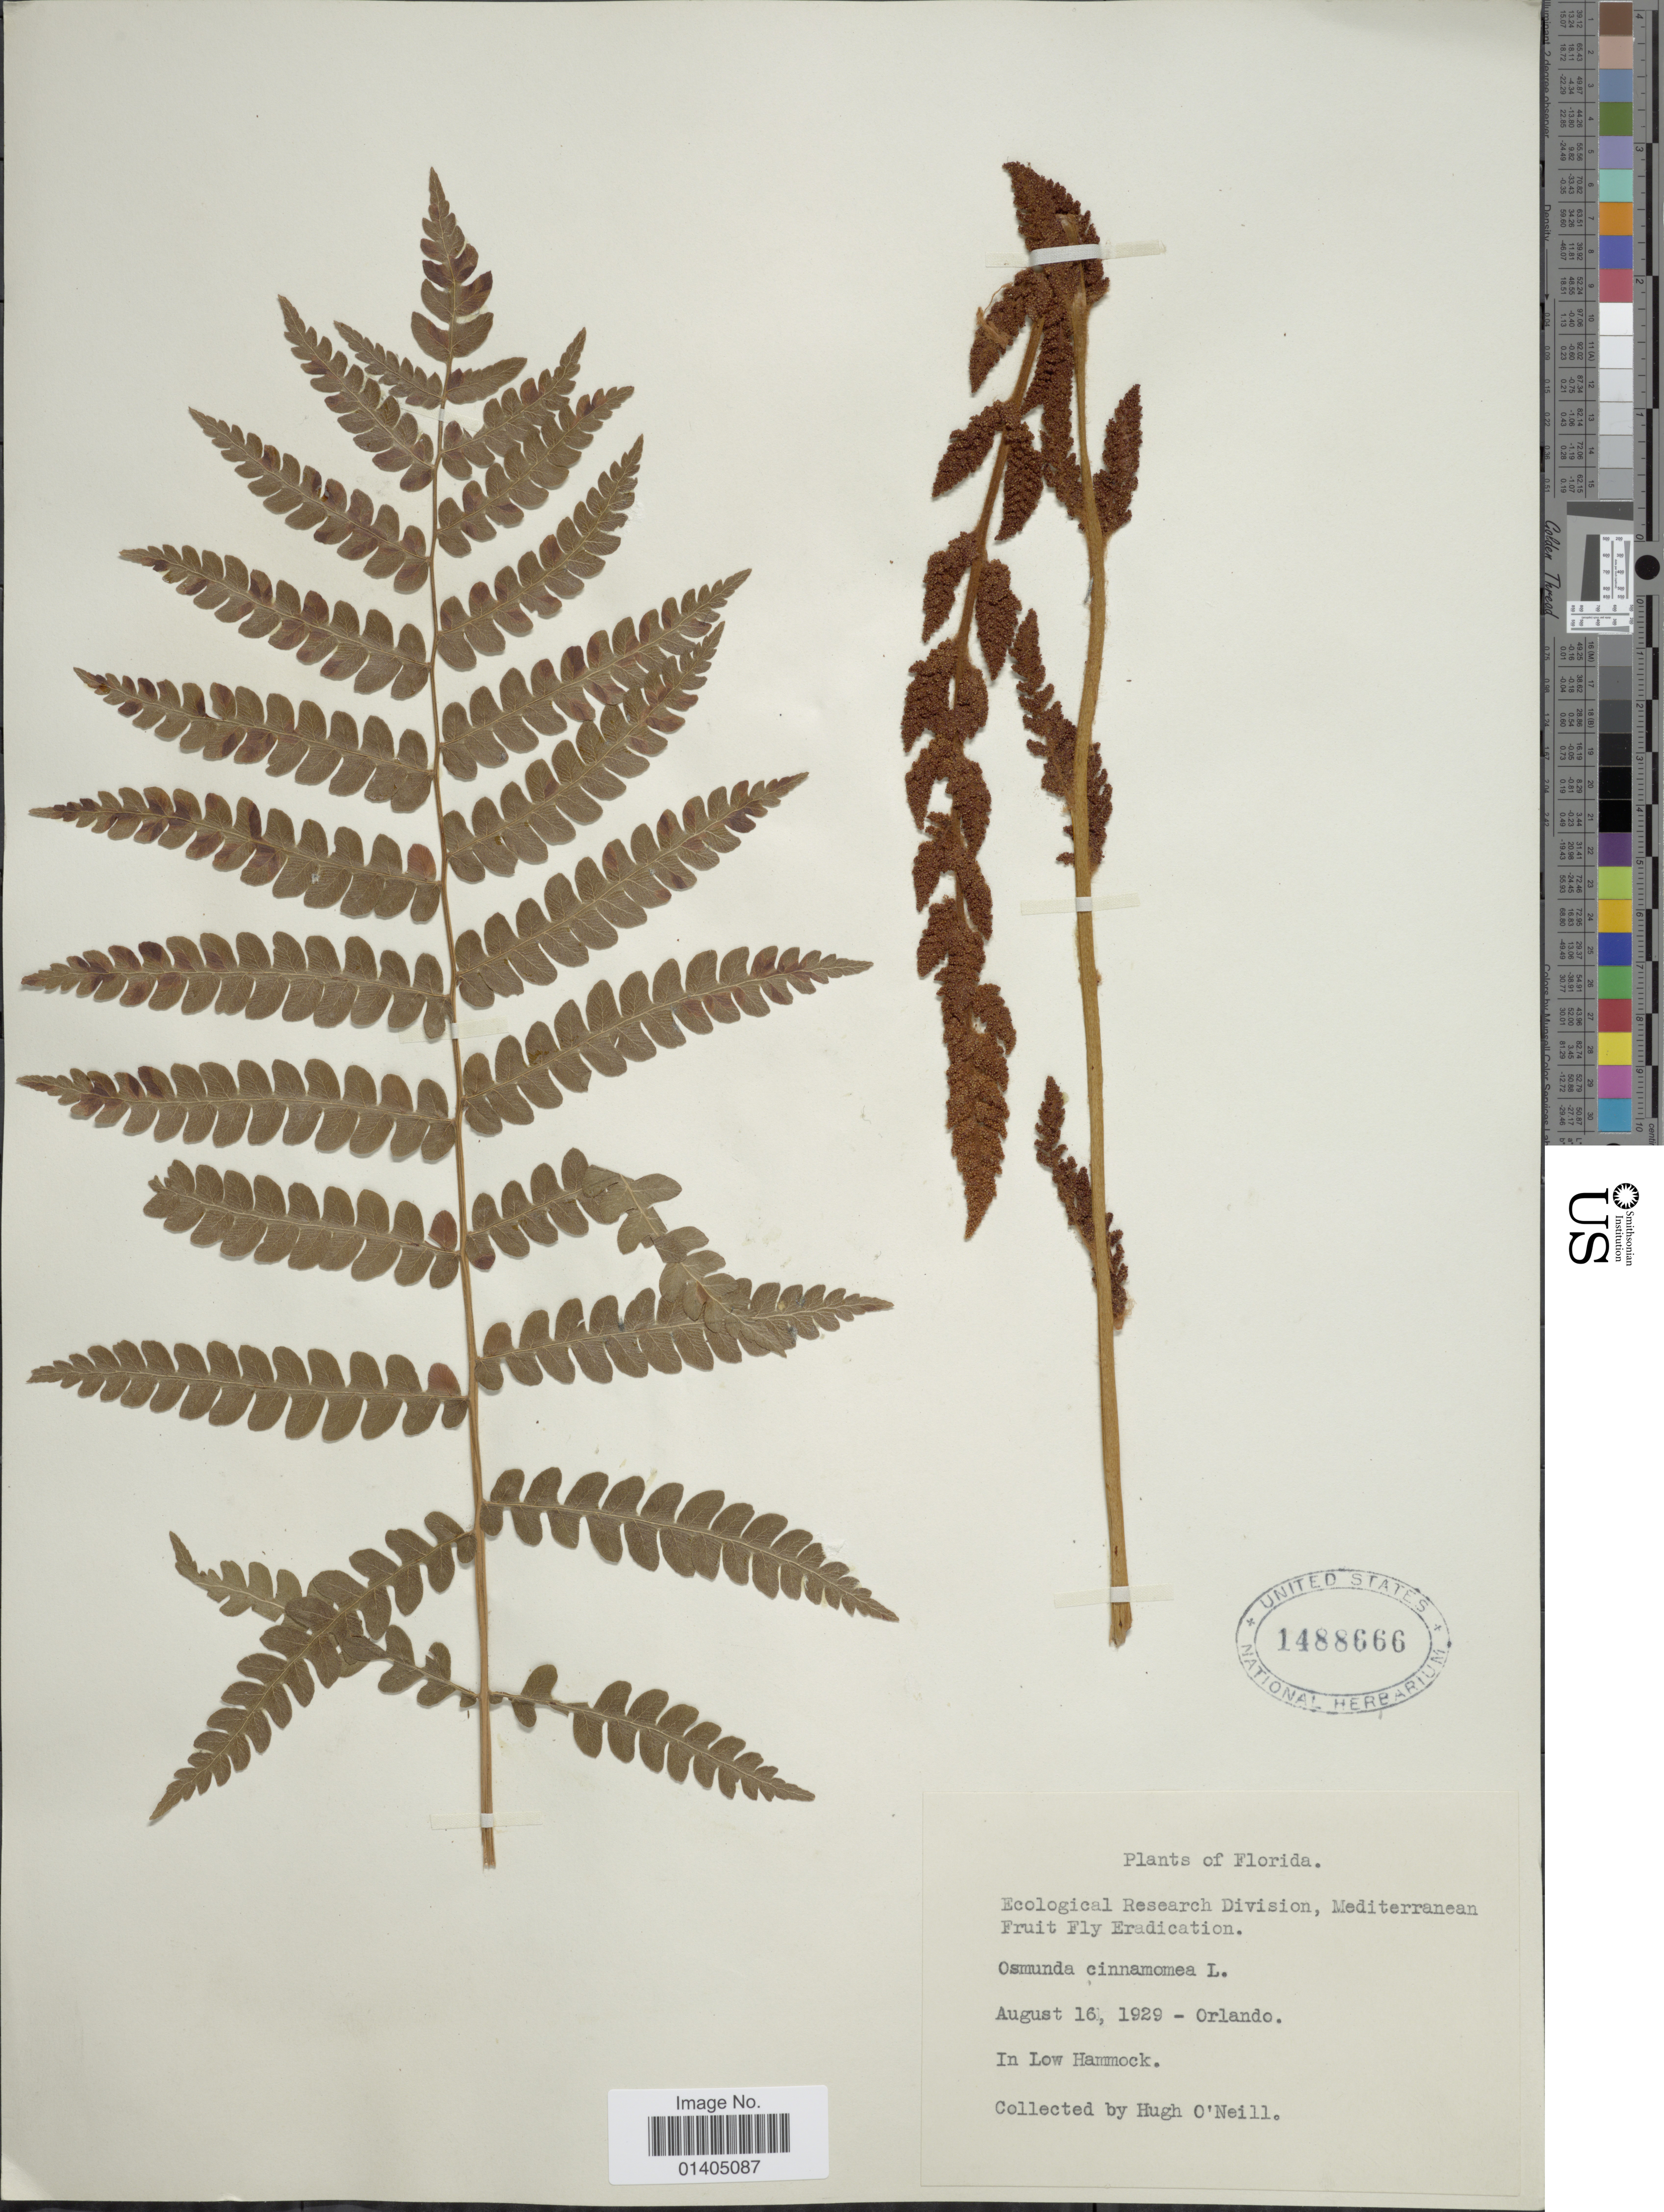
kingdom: Plantae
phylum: Tracheophyta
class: Polypodiopsida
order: Osmundales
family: Osmundaceae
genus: Osmundastrum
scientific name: Osmundastrum cinnamomeum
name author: (L.) C. Presl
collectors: H. T. O' Neill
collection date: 1929-08-16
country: United States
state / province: Florida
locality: Orlando, In Low Hammock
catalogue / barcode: US 1488666